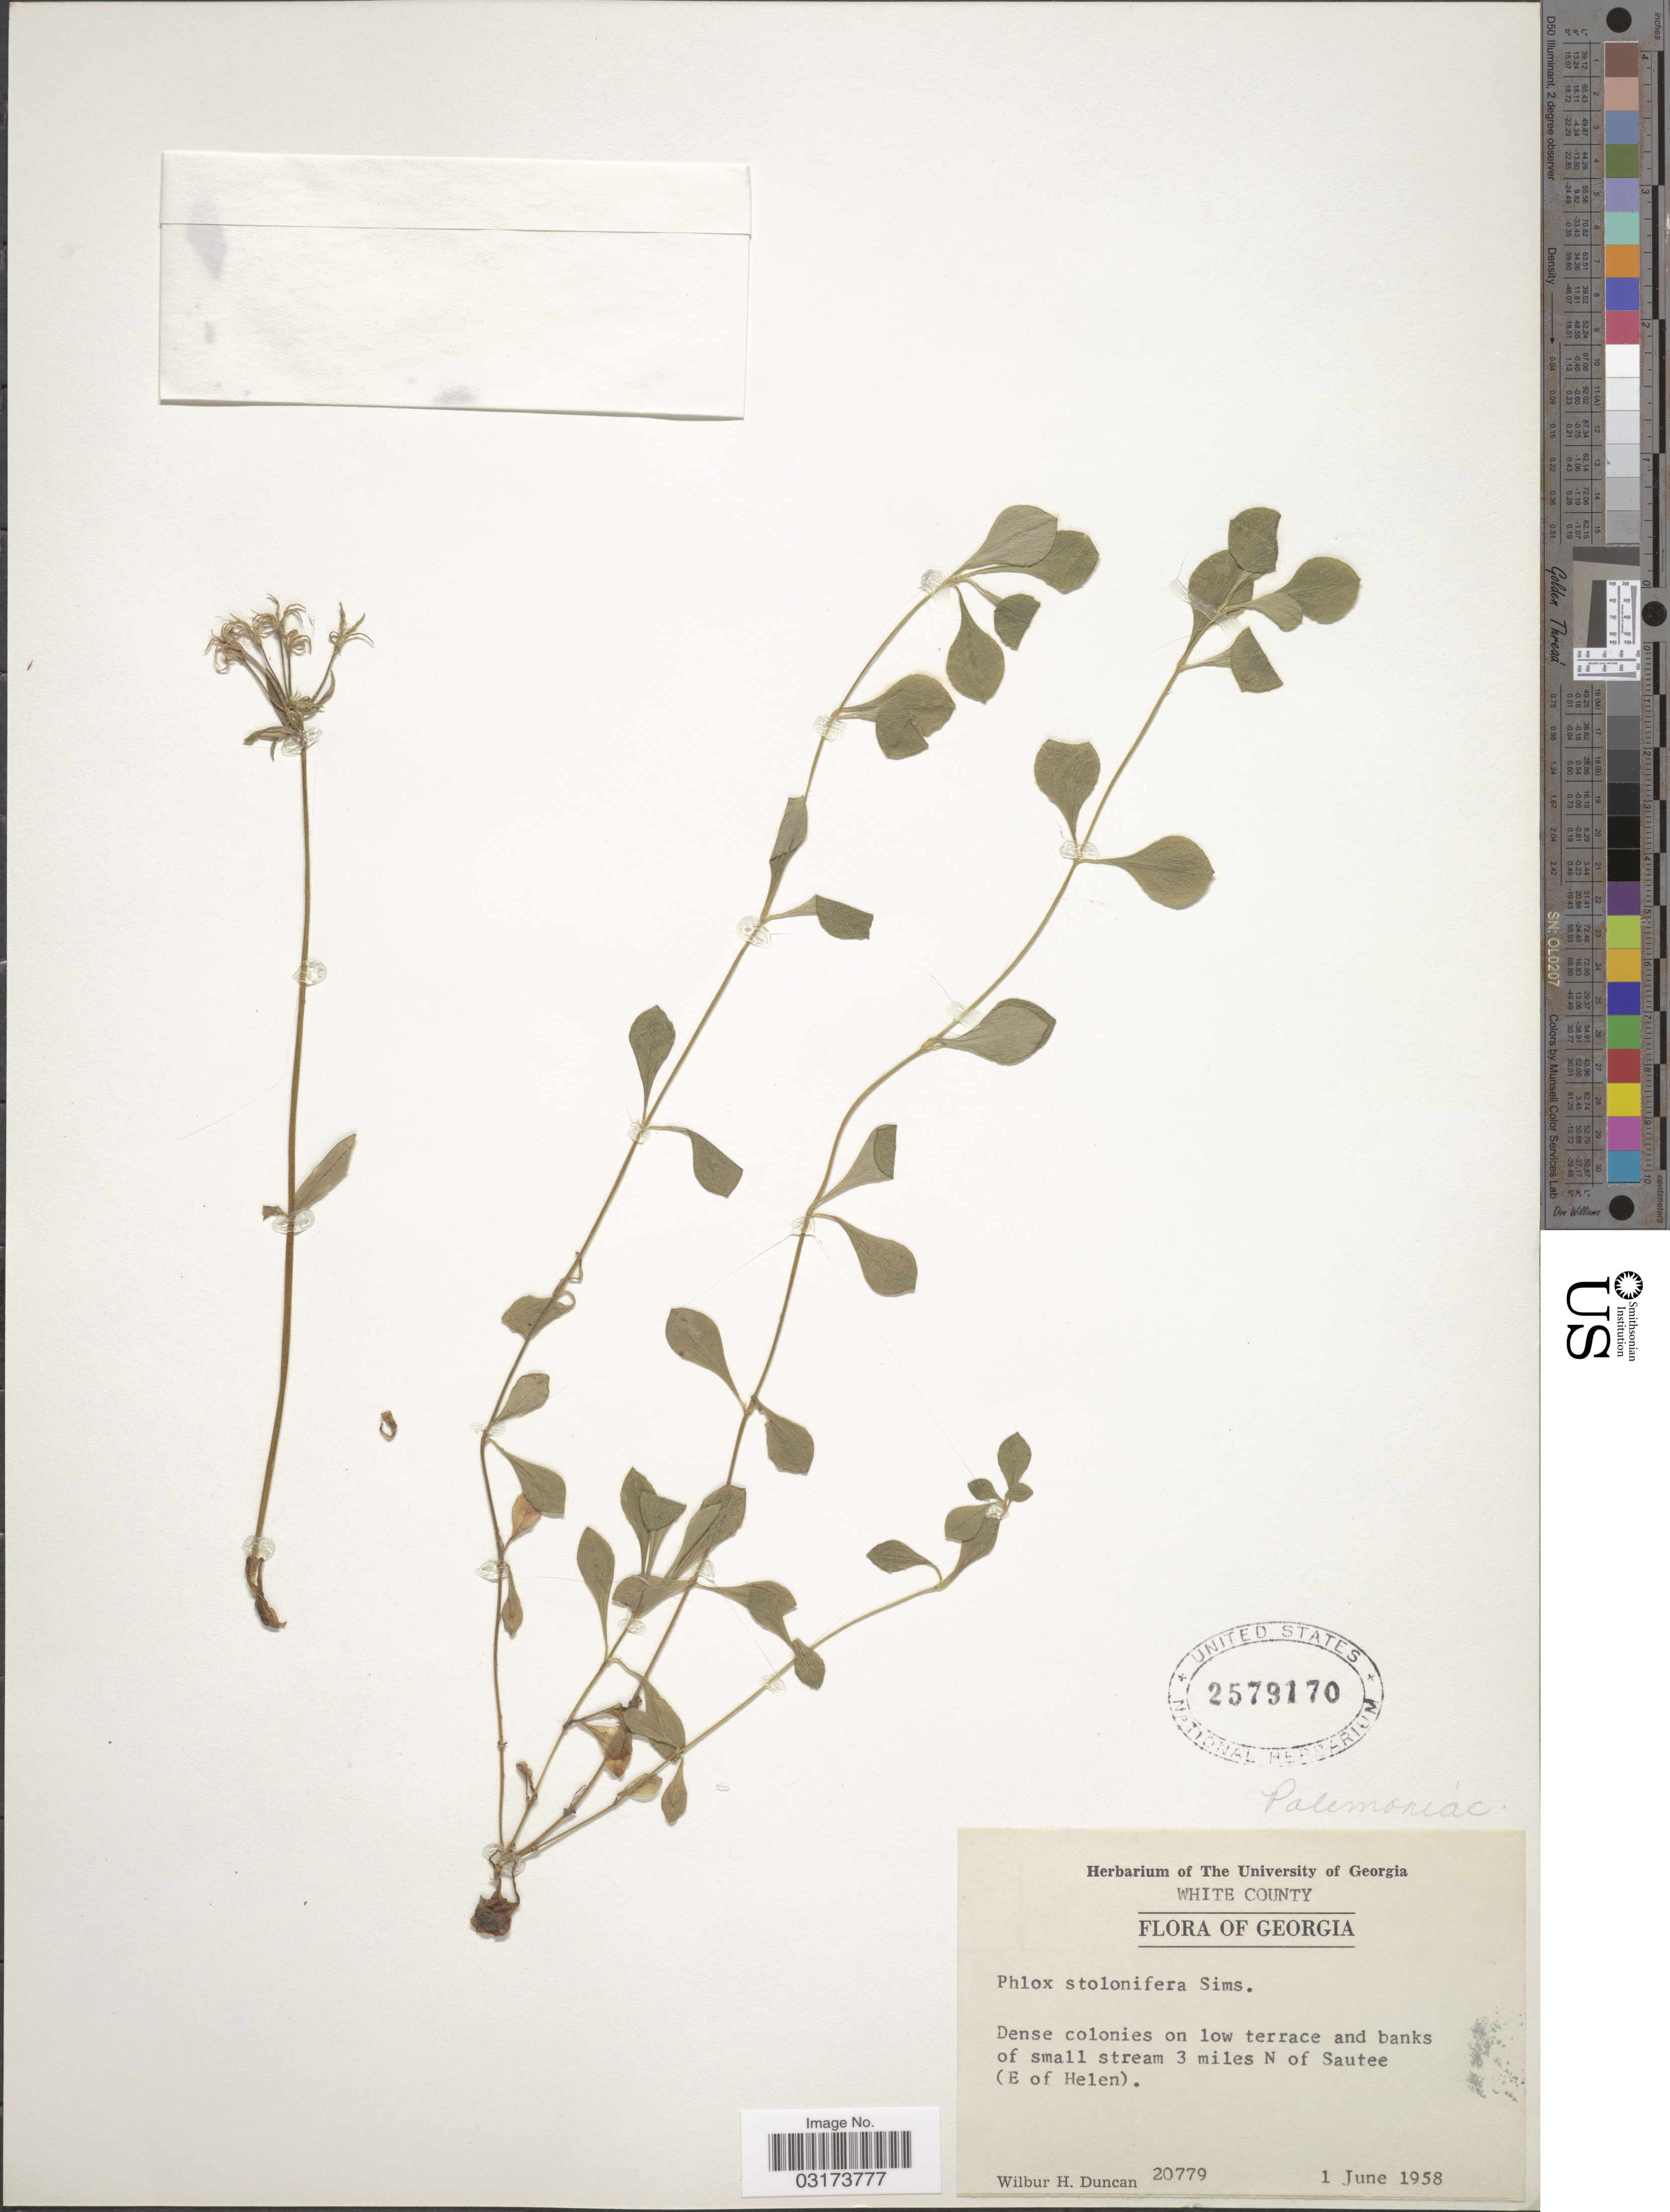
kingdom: Plantae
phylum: Tracheophyta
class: Magnoliopsida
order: Ericales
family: Polemoniaceae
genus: Phlox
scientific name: Phlox stolonifera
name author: Sims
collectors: W. H. Duncan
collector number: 20779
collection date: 1958-06-01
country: United States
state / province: Georgia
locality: White County. Dense colonies on low terrace and banks of small stream 3 miles N of Sautee (E of Helen).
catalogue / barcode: US 2579170